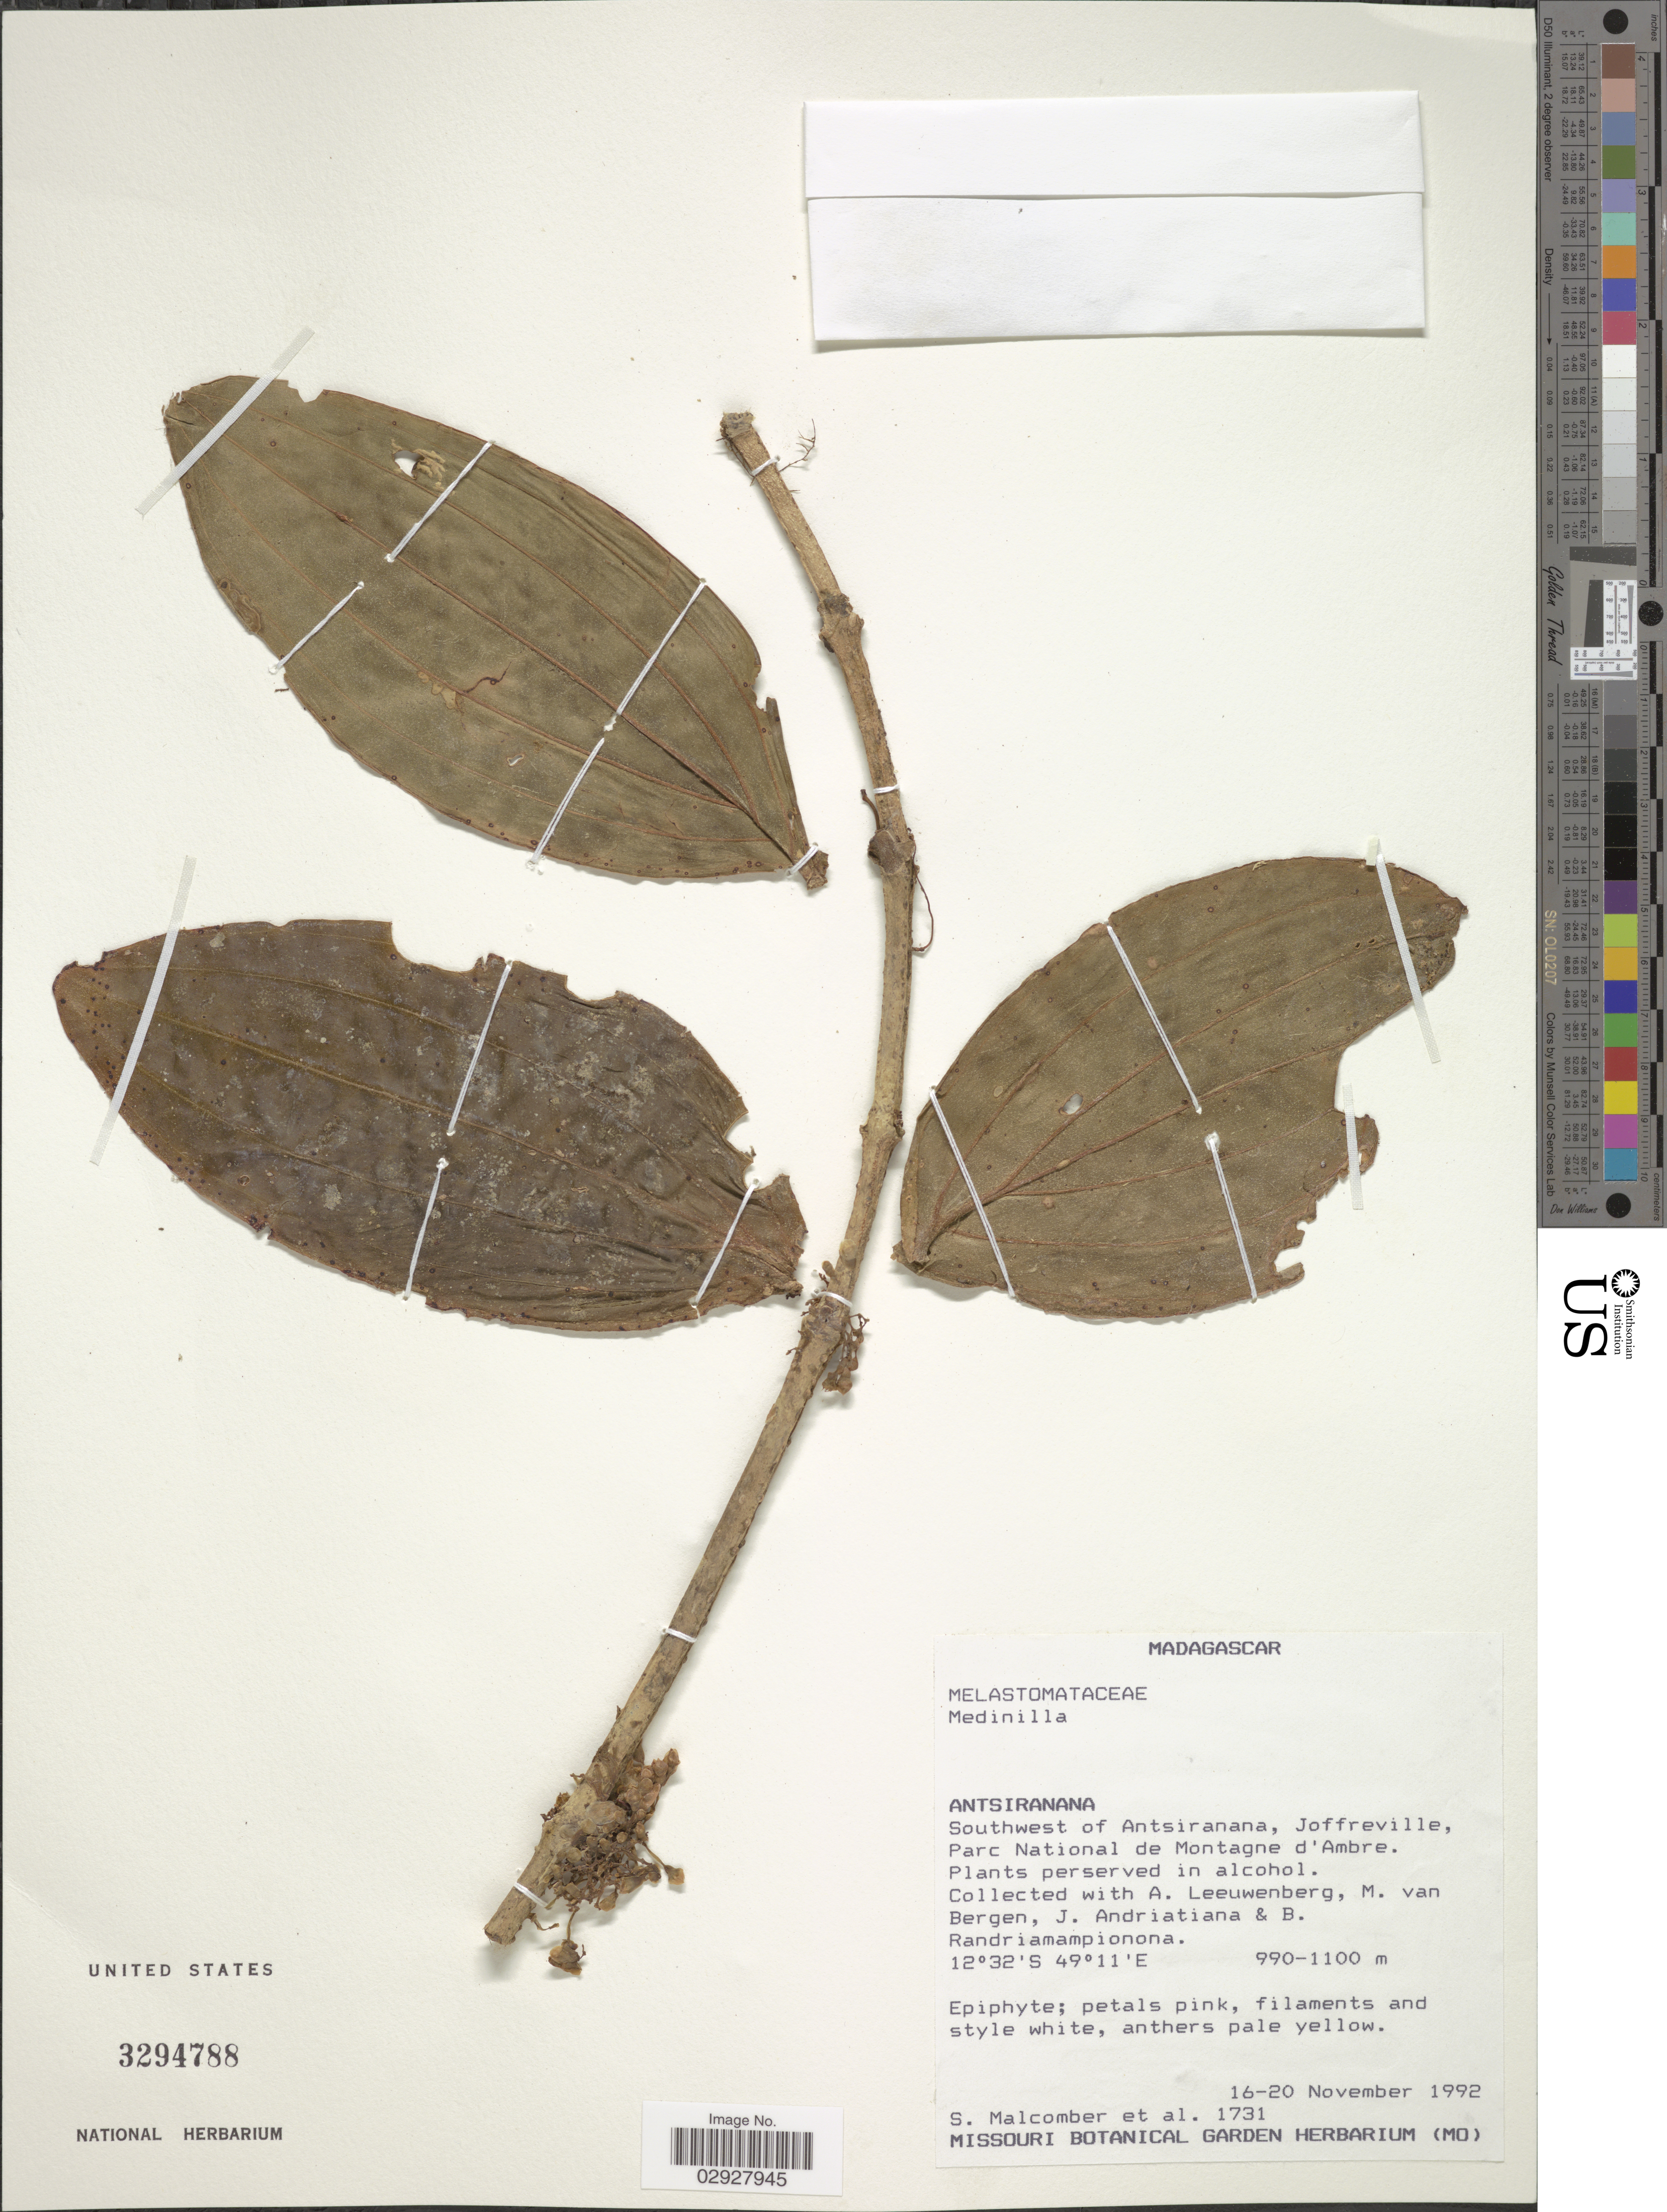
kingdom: Plantae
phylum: Tracheophyta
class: Magnoliopsida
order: Myrtales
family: Melastomataceae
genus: Medinilla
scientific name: Medinilla sp.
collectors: S. T. Malcomber, A. Leeuwenberg, M. van Bergen, J. Andriatiana & B. Randriamampionona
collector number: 1731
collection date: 1992-11-16/1992-11-20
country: Madagascar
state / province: Diana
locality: Southwest of Antsiranana, Joffreville, Parc National de Montagne d'Ambre.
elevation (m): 990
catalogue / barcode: US 3294788